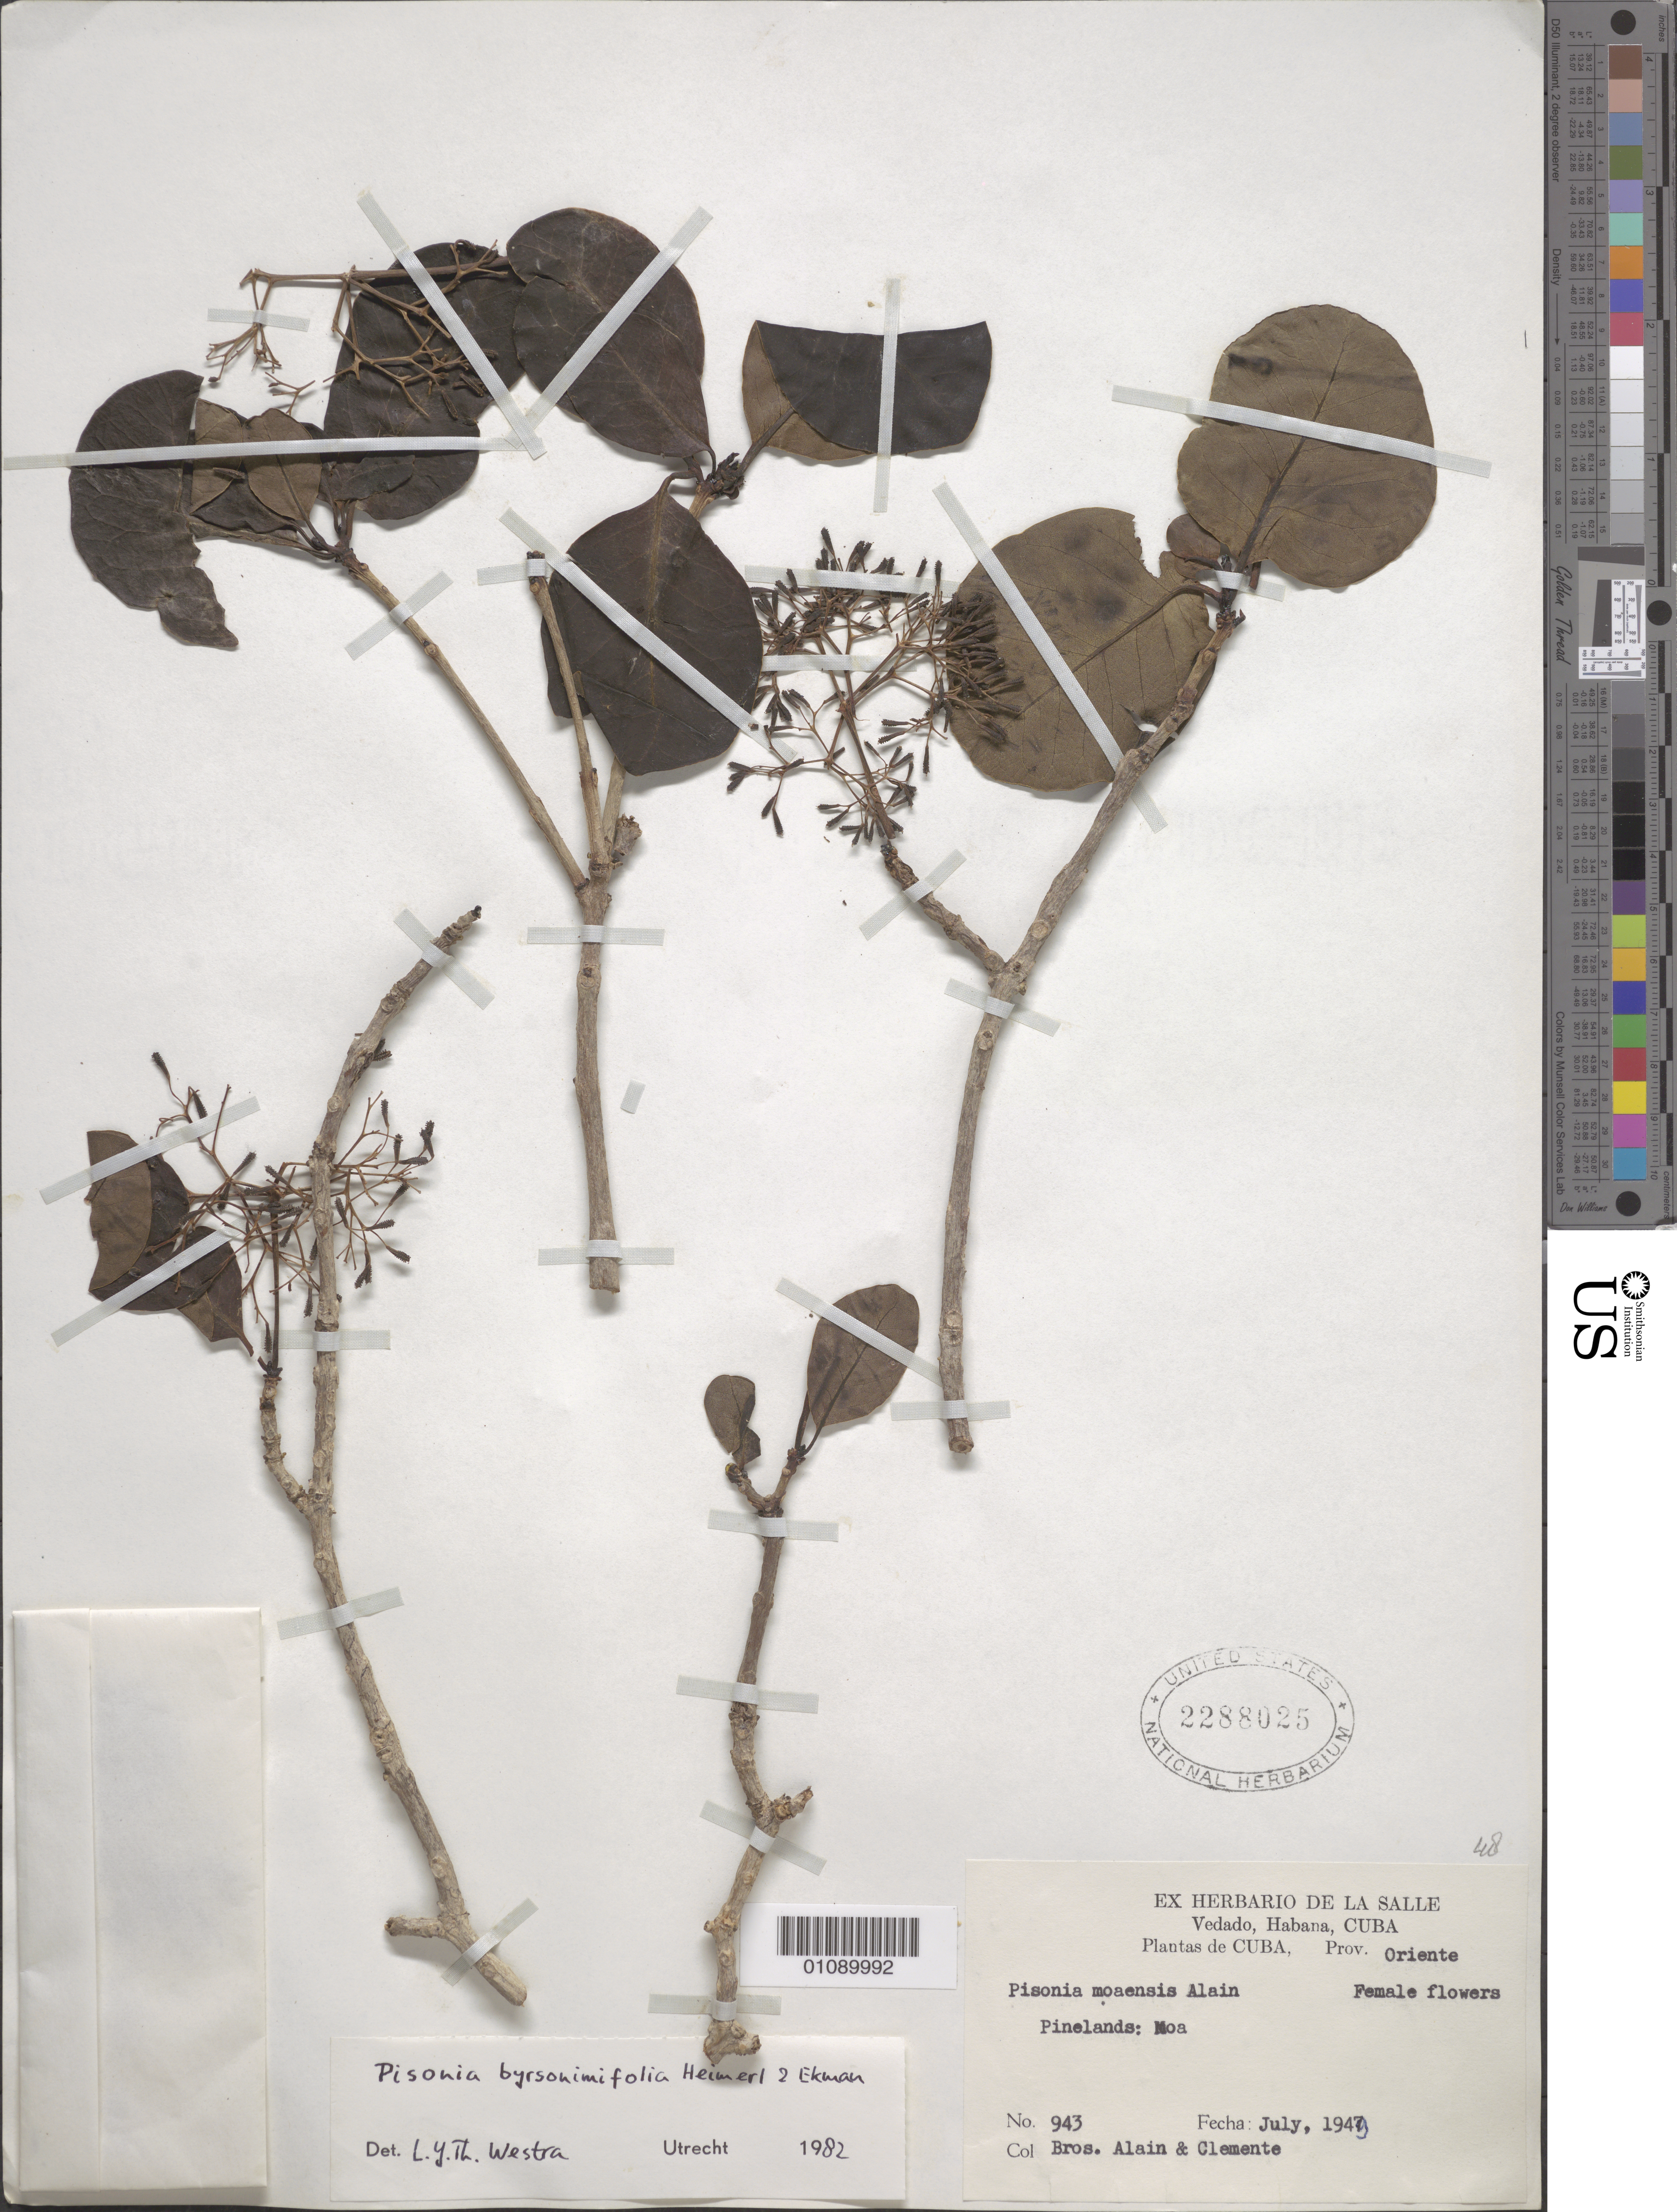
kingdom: Plantae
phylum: Tracheophyta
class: Magnoliopsida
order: Caryophyllales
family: Nyctaginaceae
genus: Pisonia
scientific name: Pisonia byrsonimifolia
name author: Heimerl & Ekman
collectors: A. H. Liogier & Bro. Clemente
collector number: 943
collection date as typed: Jul 1949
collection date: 1949-07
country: Cuba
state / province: Holguín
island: Cuba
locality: Moa pinelands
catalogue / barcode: US 2288025